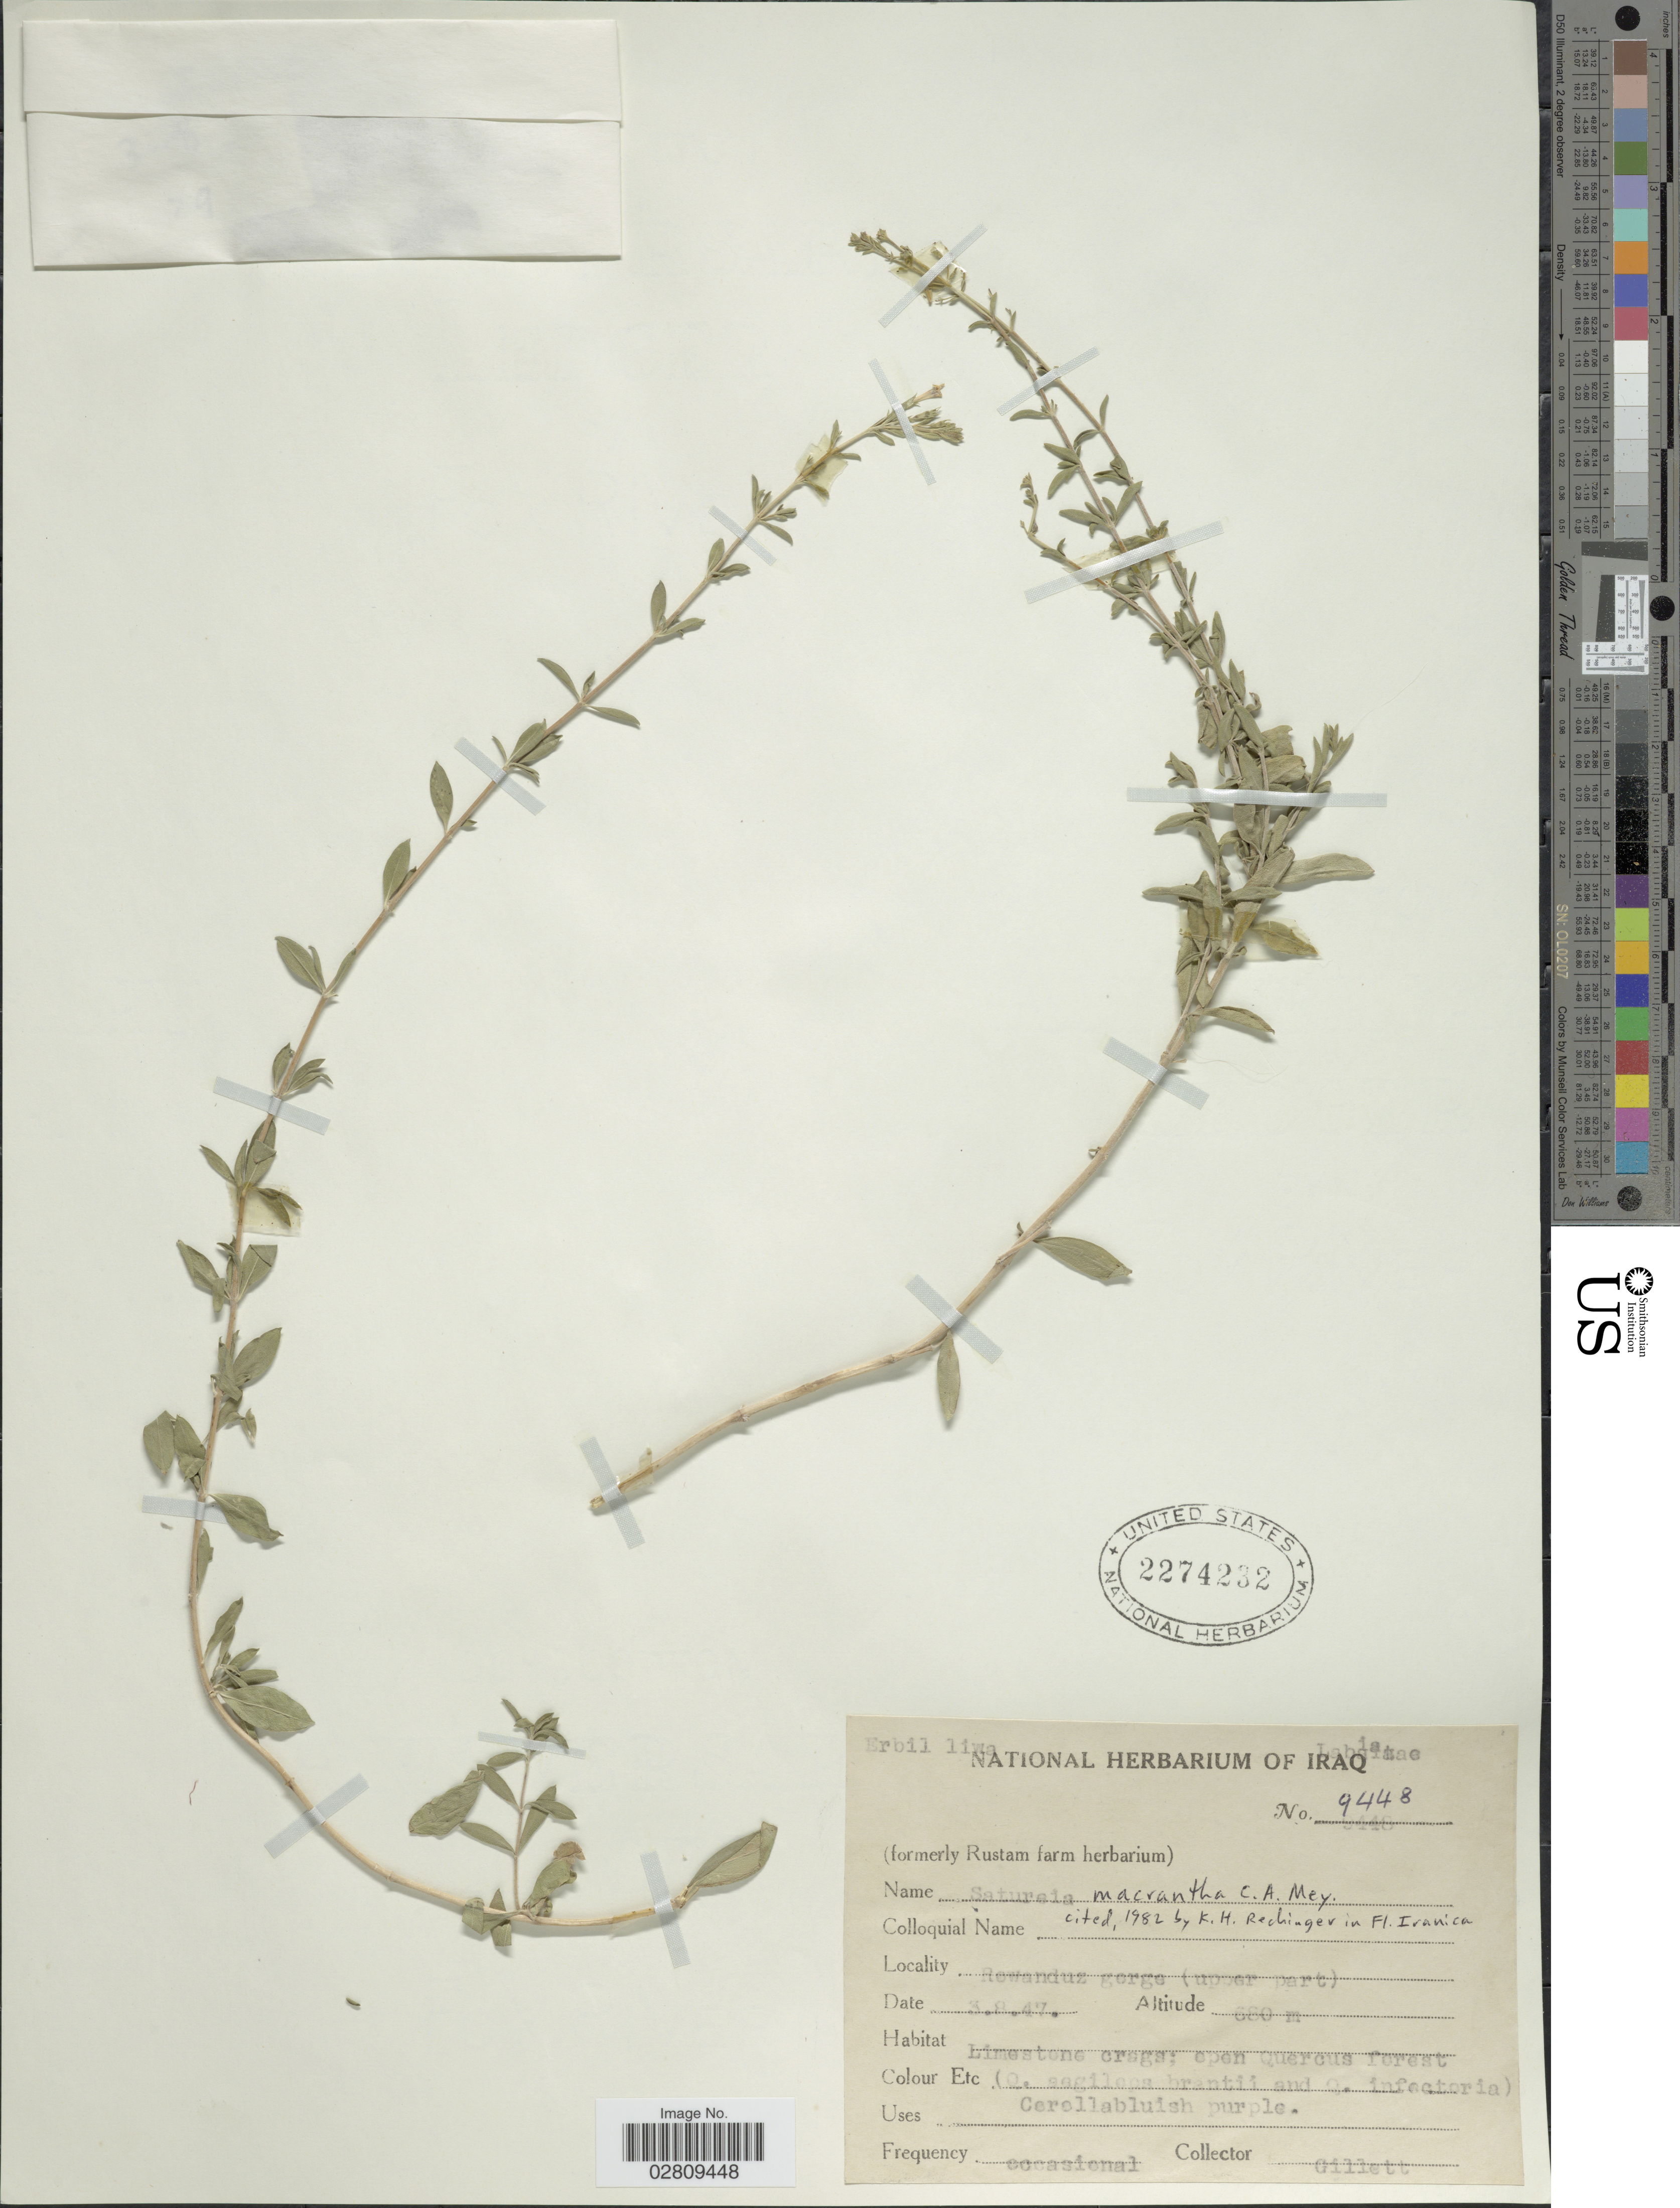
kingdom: Plantae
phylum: Tracheophyta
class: Magnoliopsida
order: Lamiales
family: Lamiaceae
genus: Satureja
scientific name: Satureja macrantha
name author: C.A. Mey.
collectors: Gillett, --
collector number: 9448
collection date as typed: Transcribed d/m/y: 3/8/47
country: Iraq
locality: Erbil liwa. Rewanduz gorge (upper part).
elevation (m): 680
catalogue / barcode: US 2274232